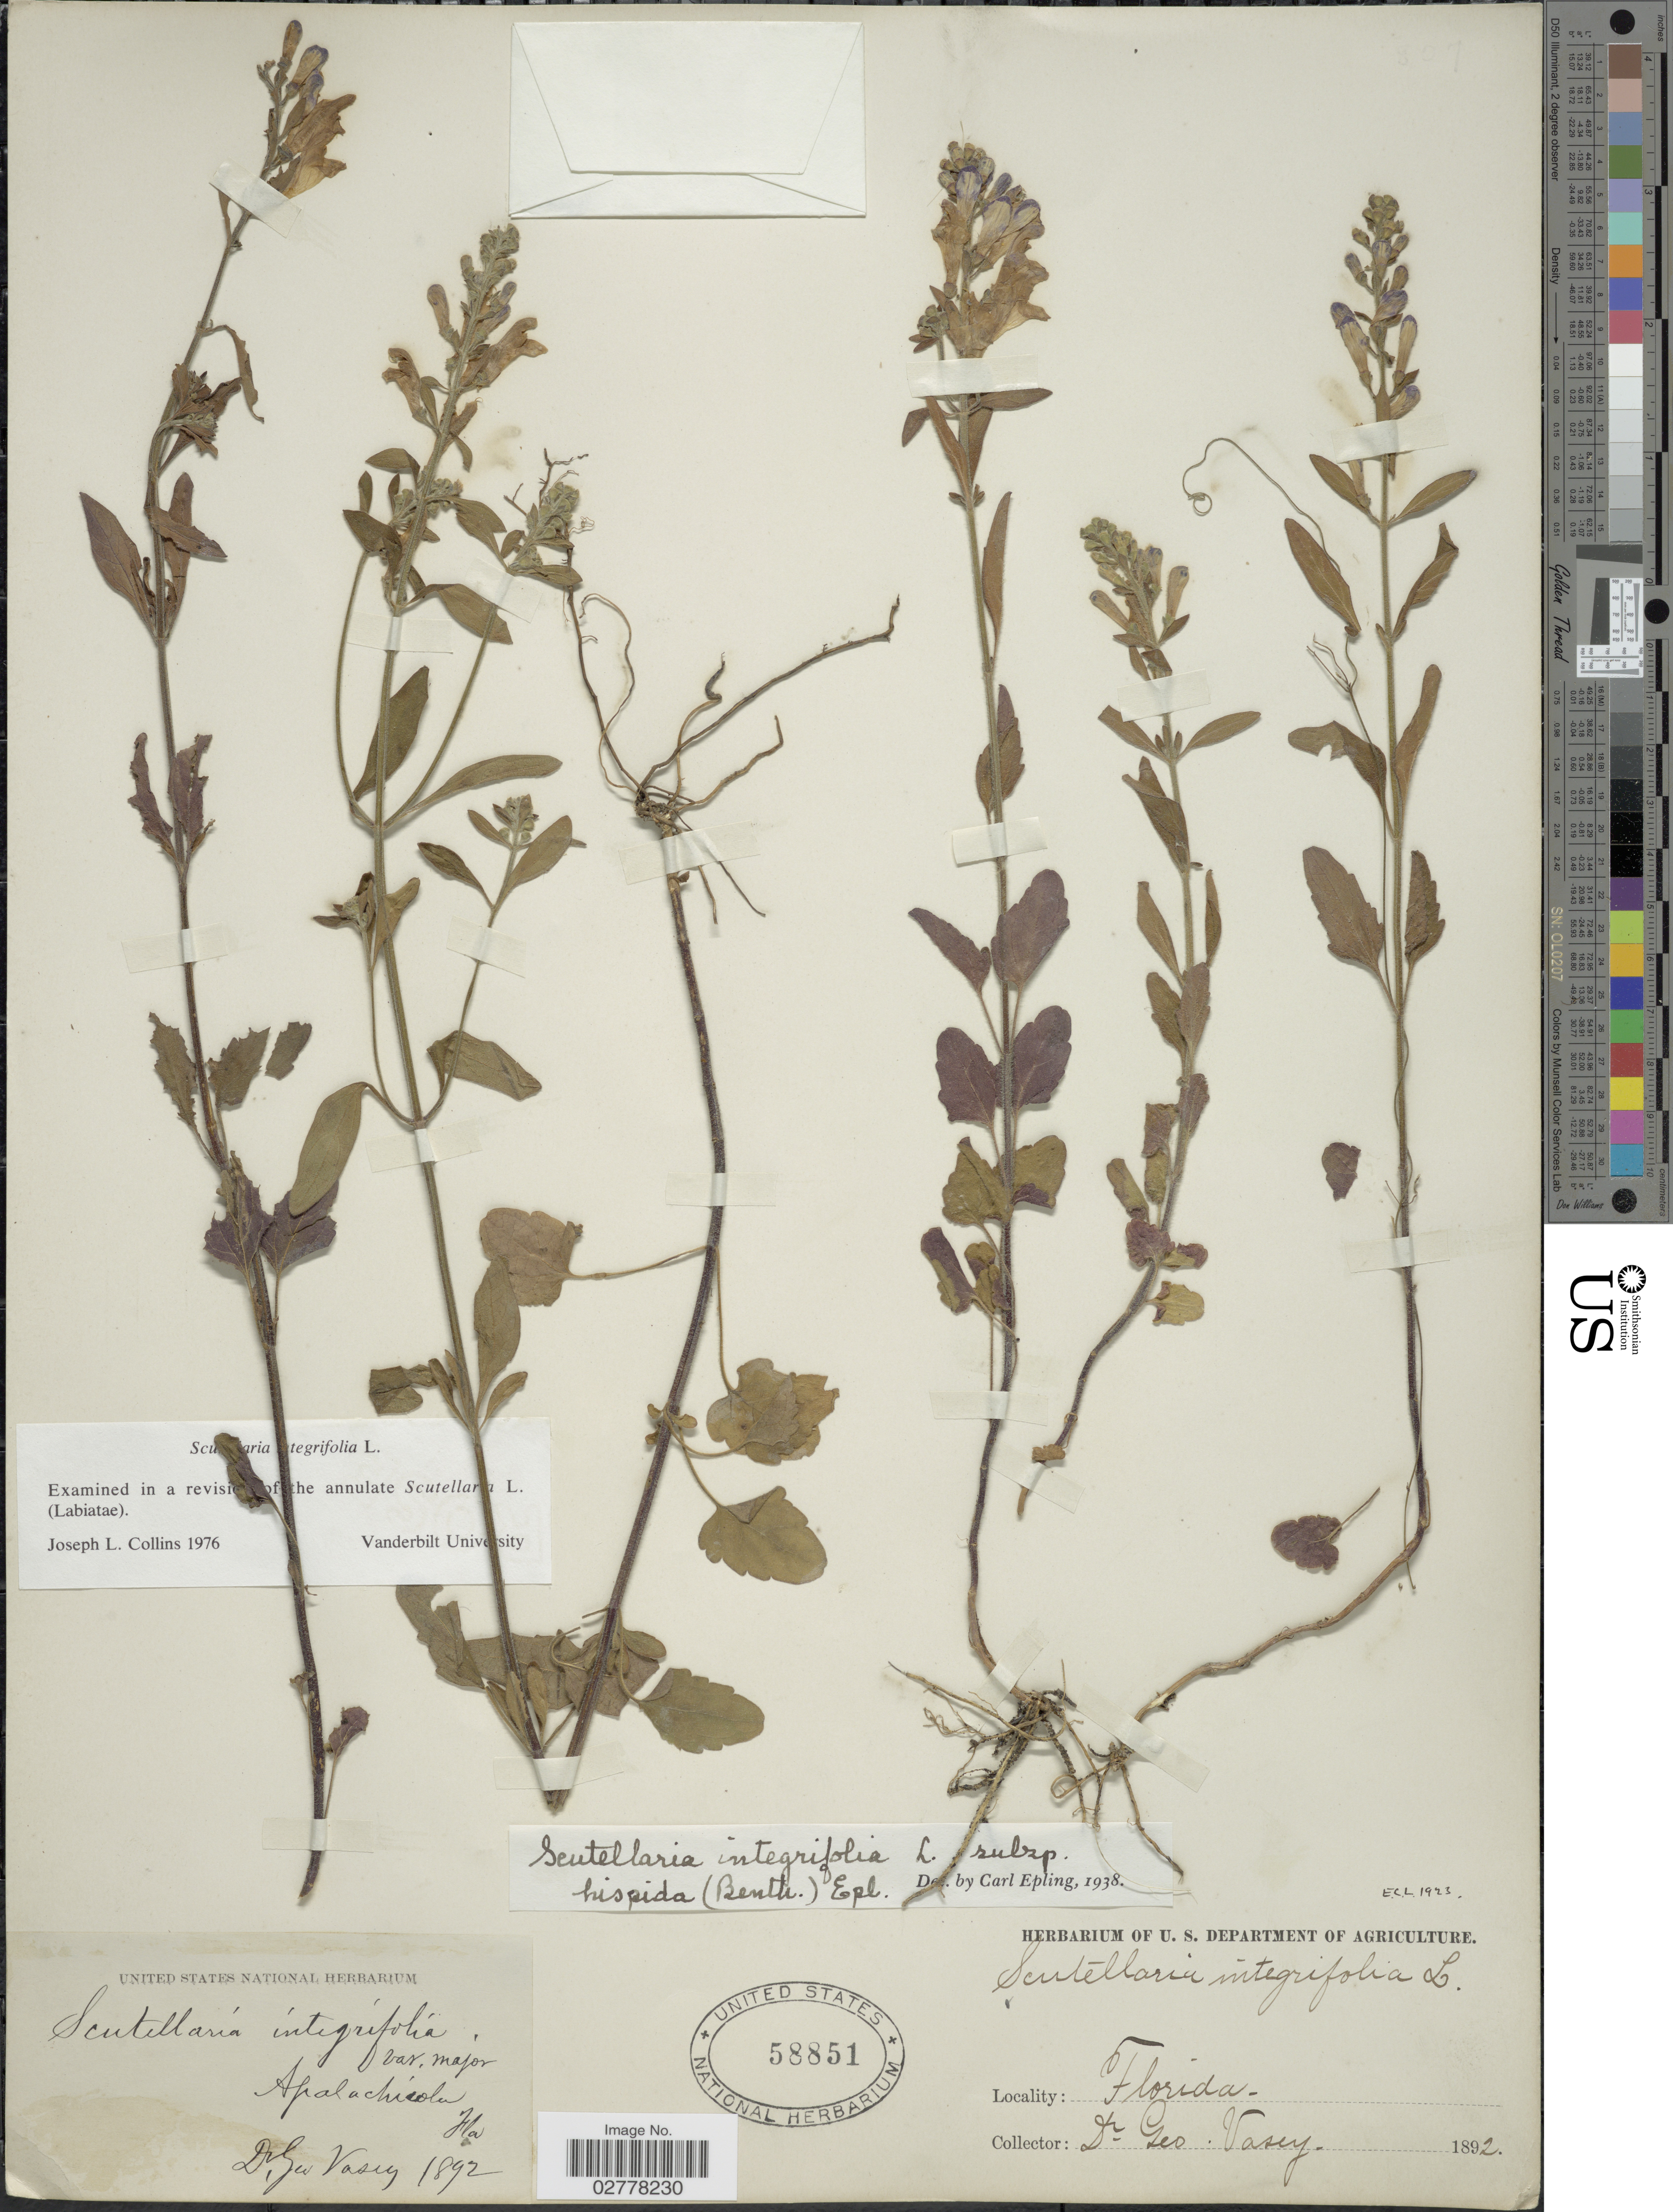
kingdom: Plantae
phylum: Tracheophyta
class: Magnoliopsida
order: Lamiales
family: Lamiaceae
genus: Scutellaria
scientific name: Scutellaria integrifolia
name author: L.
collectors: G. Vasey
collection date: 1892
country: United States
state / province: Florida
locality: Apalachicola.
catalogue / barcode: US 58851